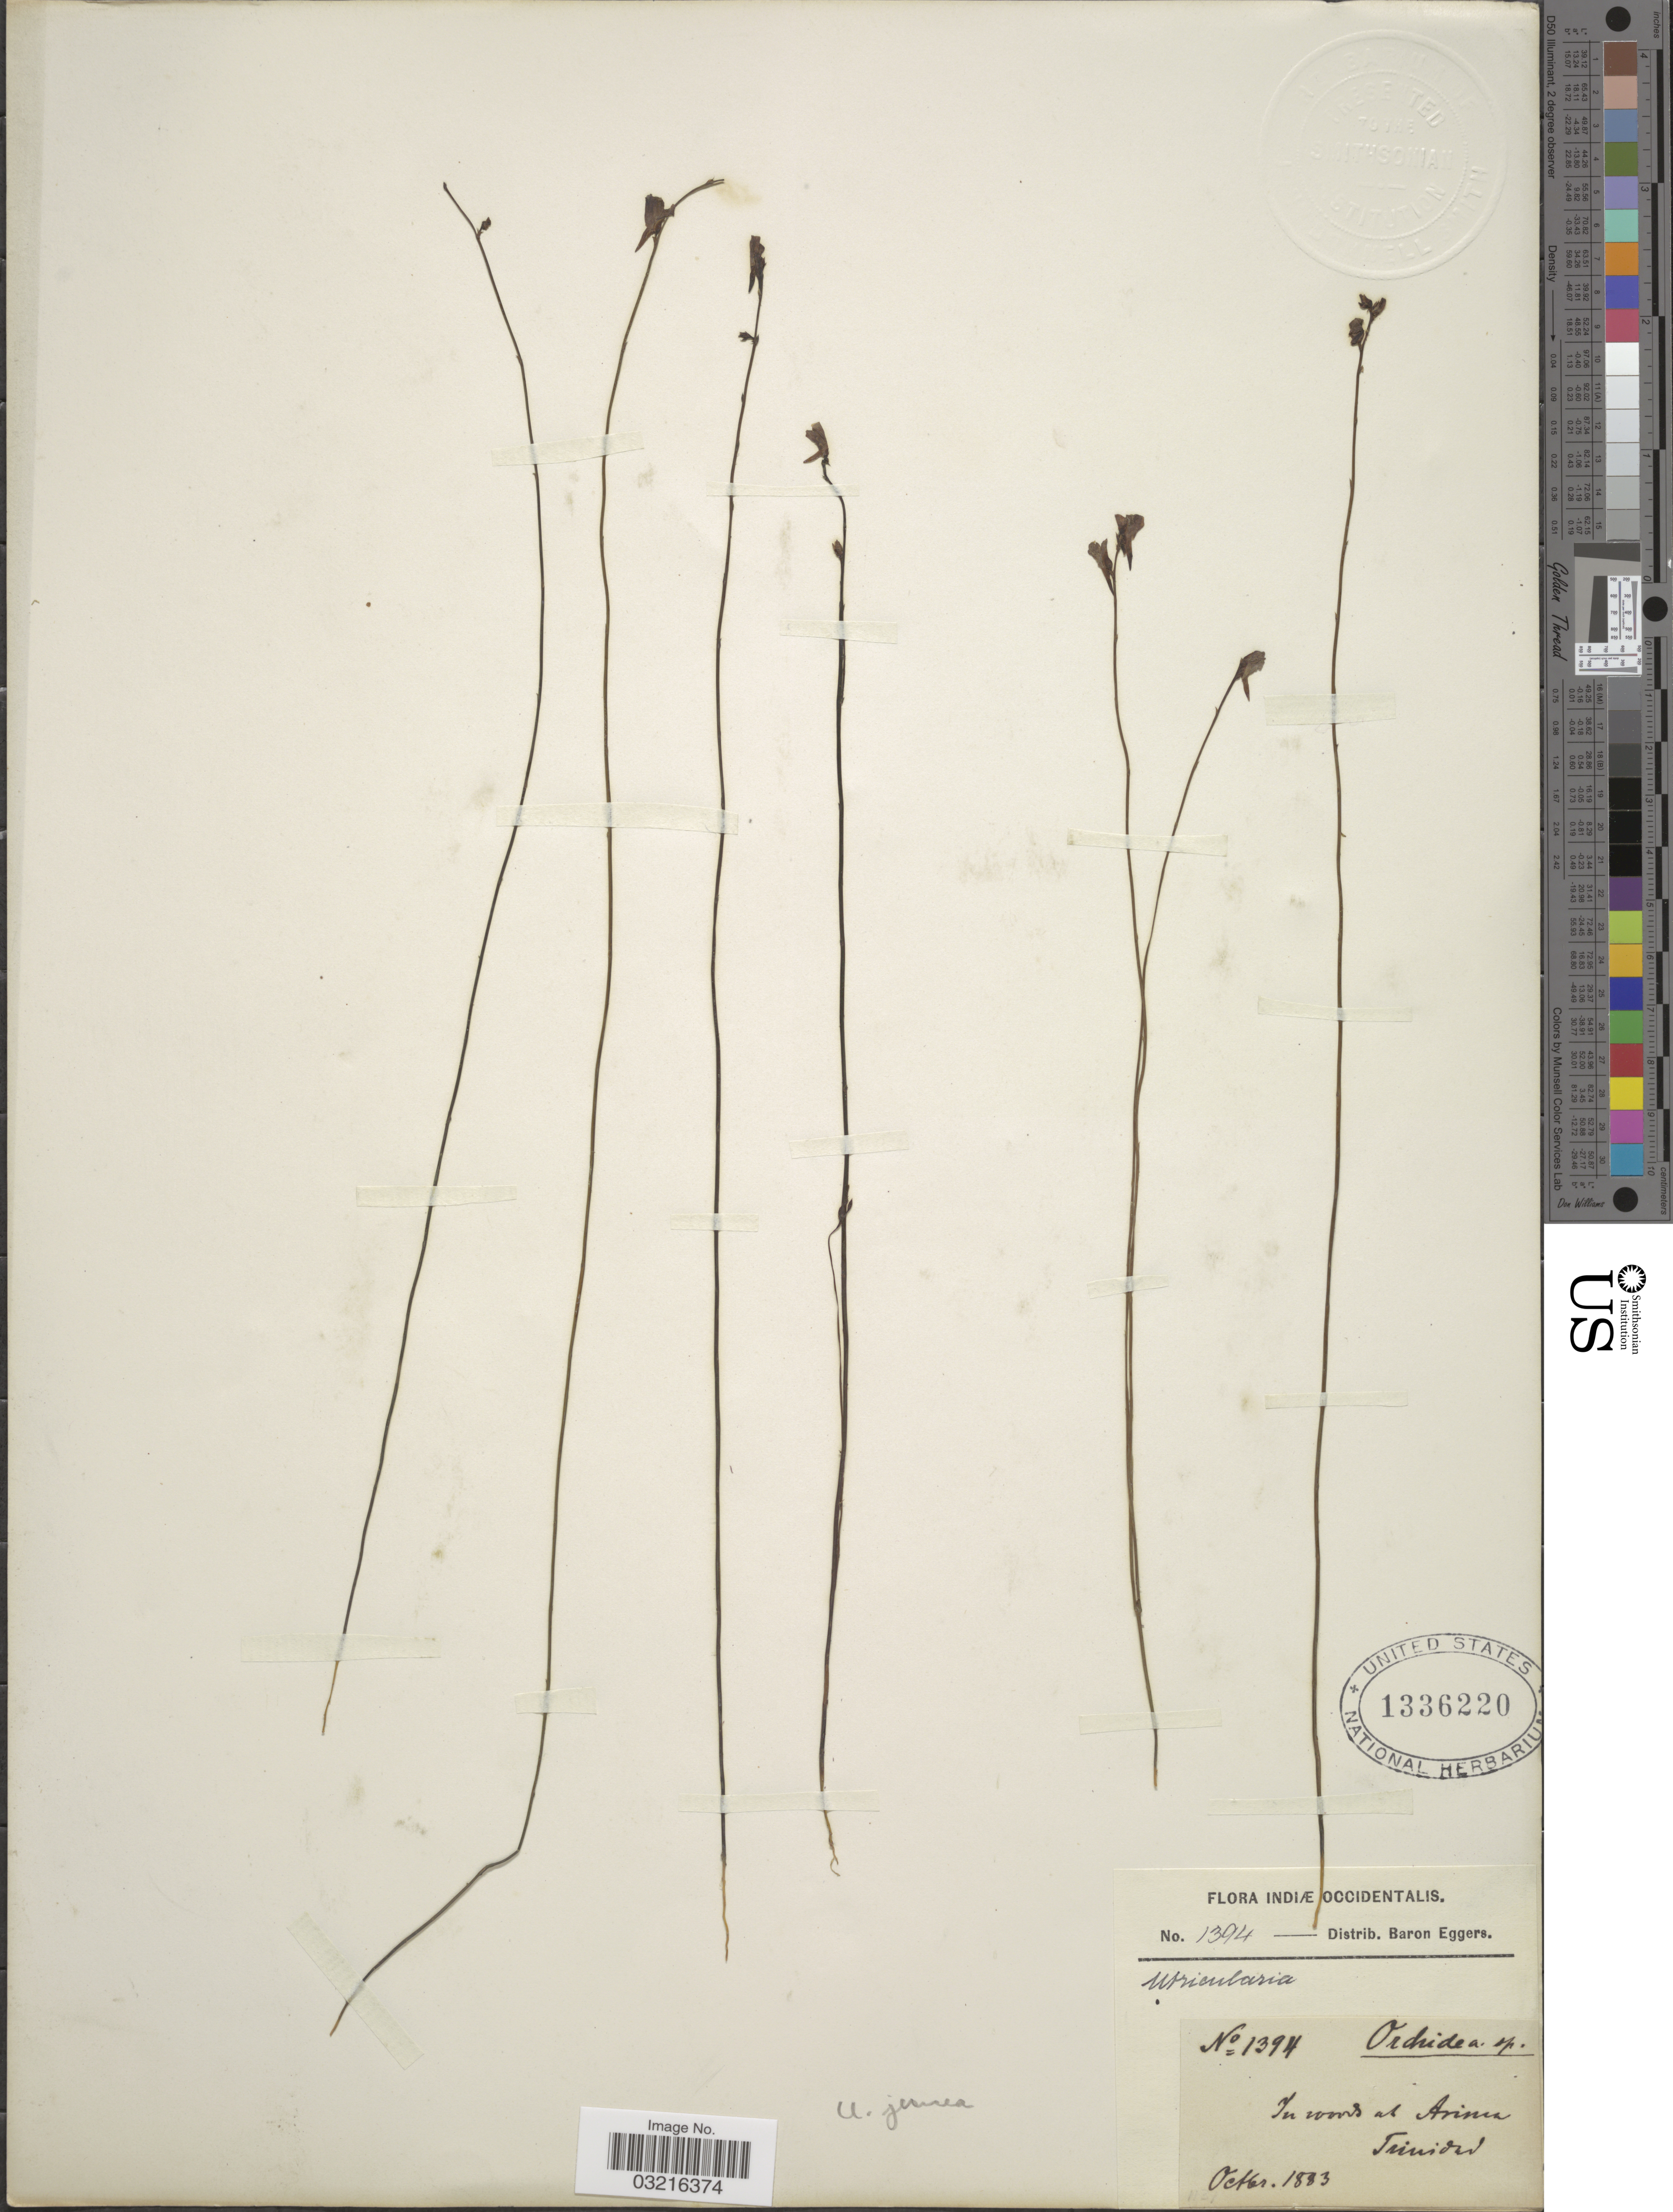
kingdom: Plantae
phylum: Tracheophyta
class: Magnoliopsida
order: Lamiales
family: Lentibulariaceae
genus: Utricularia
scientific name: Utricularia juncea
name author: Vahl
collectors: B. Eggers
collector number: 1394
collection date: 1883-10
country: Trinidad and Tobago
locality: Indiæ Occidentalis. In woods at Arima.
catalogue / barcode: US 1336220